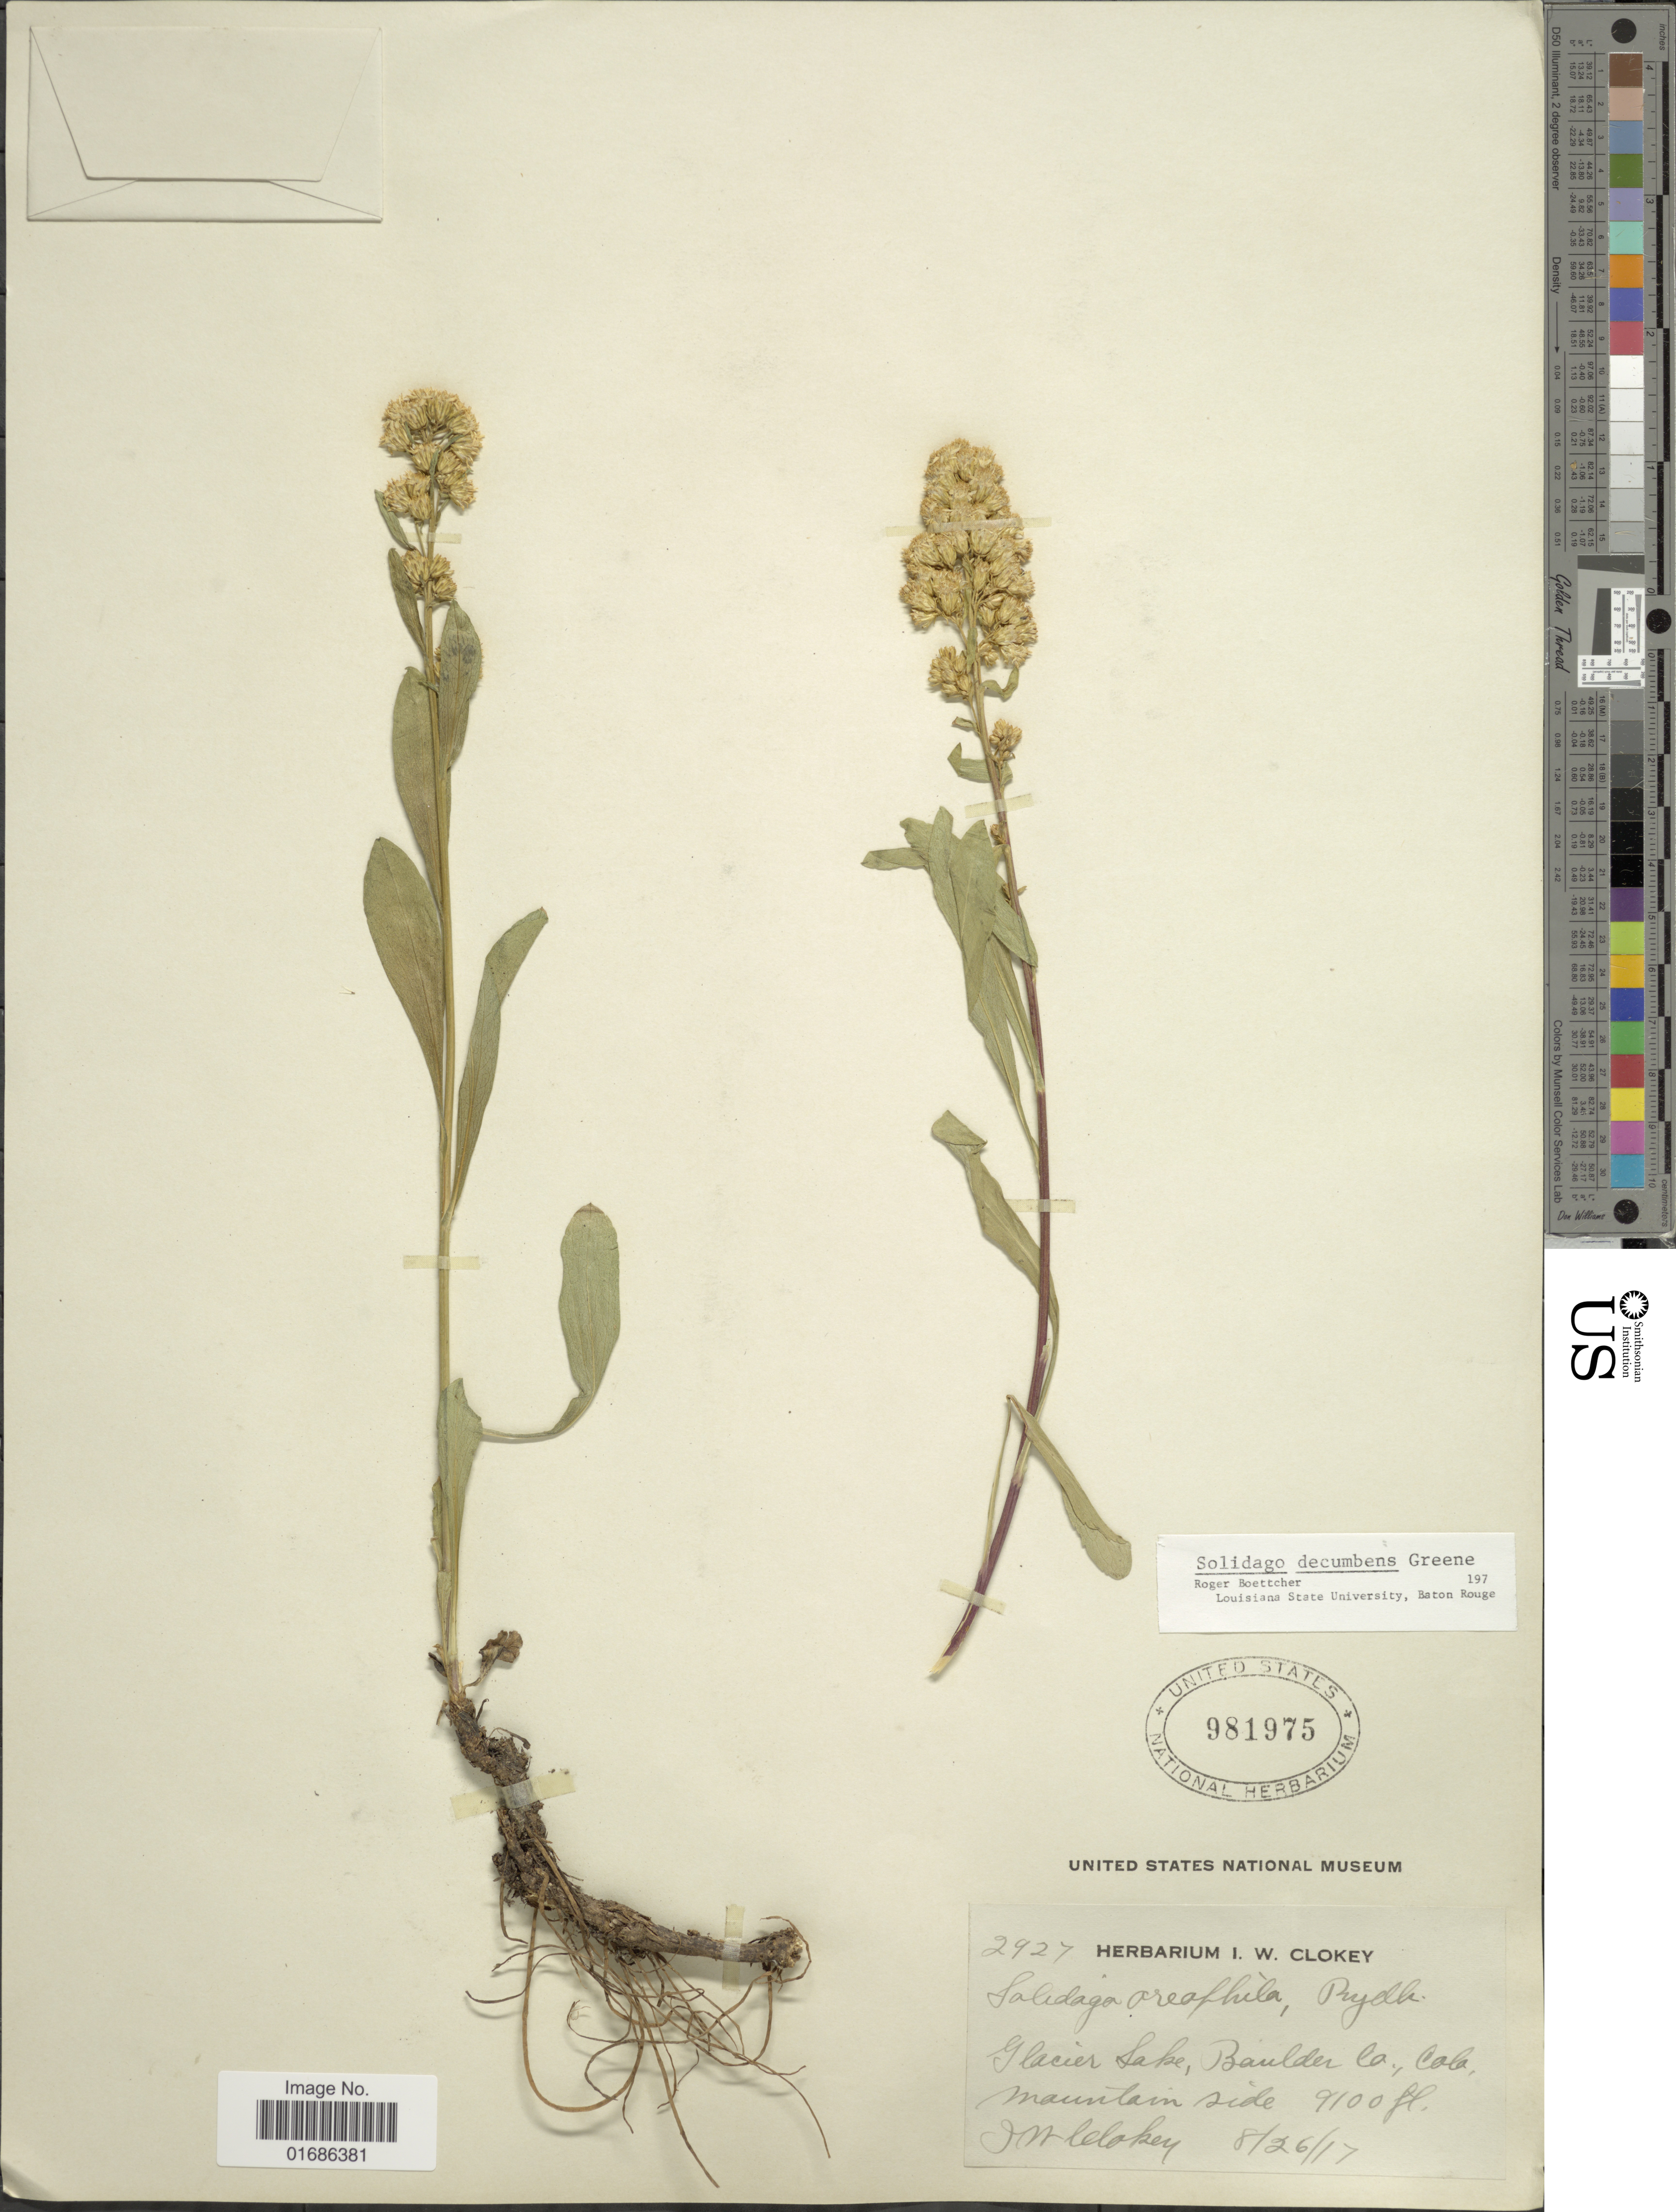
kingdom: Plantae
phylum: Tracheophyta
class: Magnoliopsida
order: Asterales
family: Asteraceae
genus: Solidago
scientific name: Solidago decumbens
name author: Greene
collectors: I. W. Clokey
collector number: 2927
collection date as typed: Transcribed d/m/y: 26/8/17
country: United States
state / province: Colorado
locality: Glacier Lake, Boulder Co., Mountain side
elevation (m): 2774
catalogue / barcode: US 981975